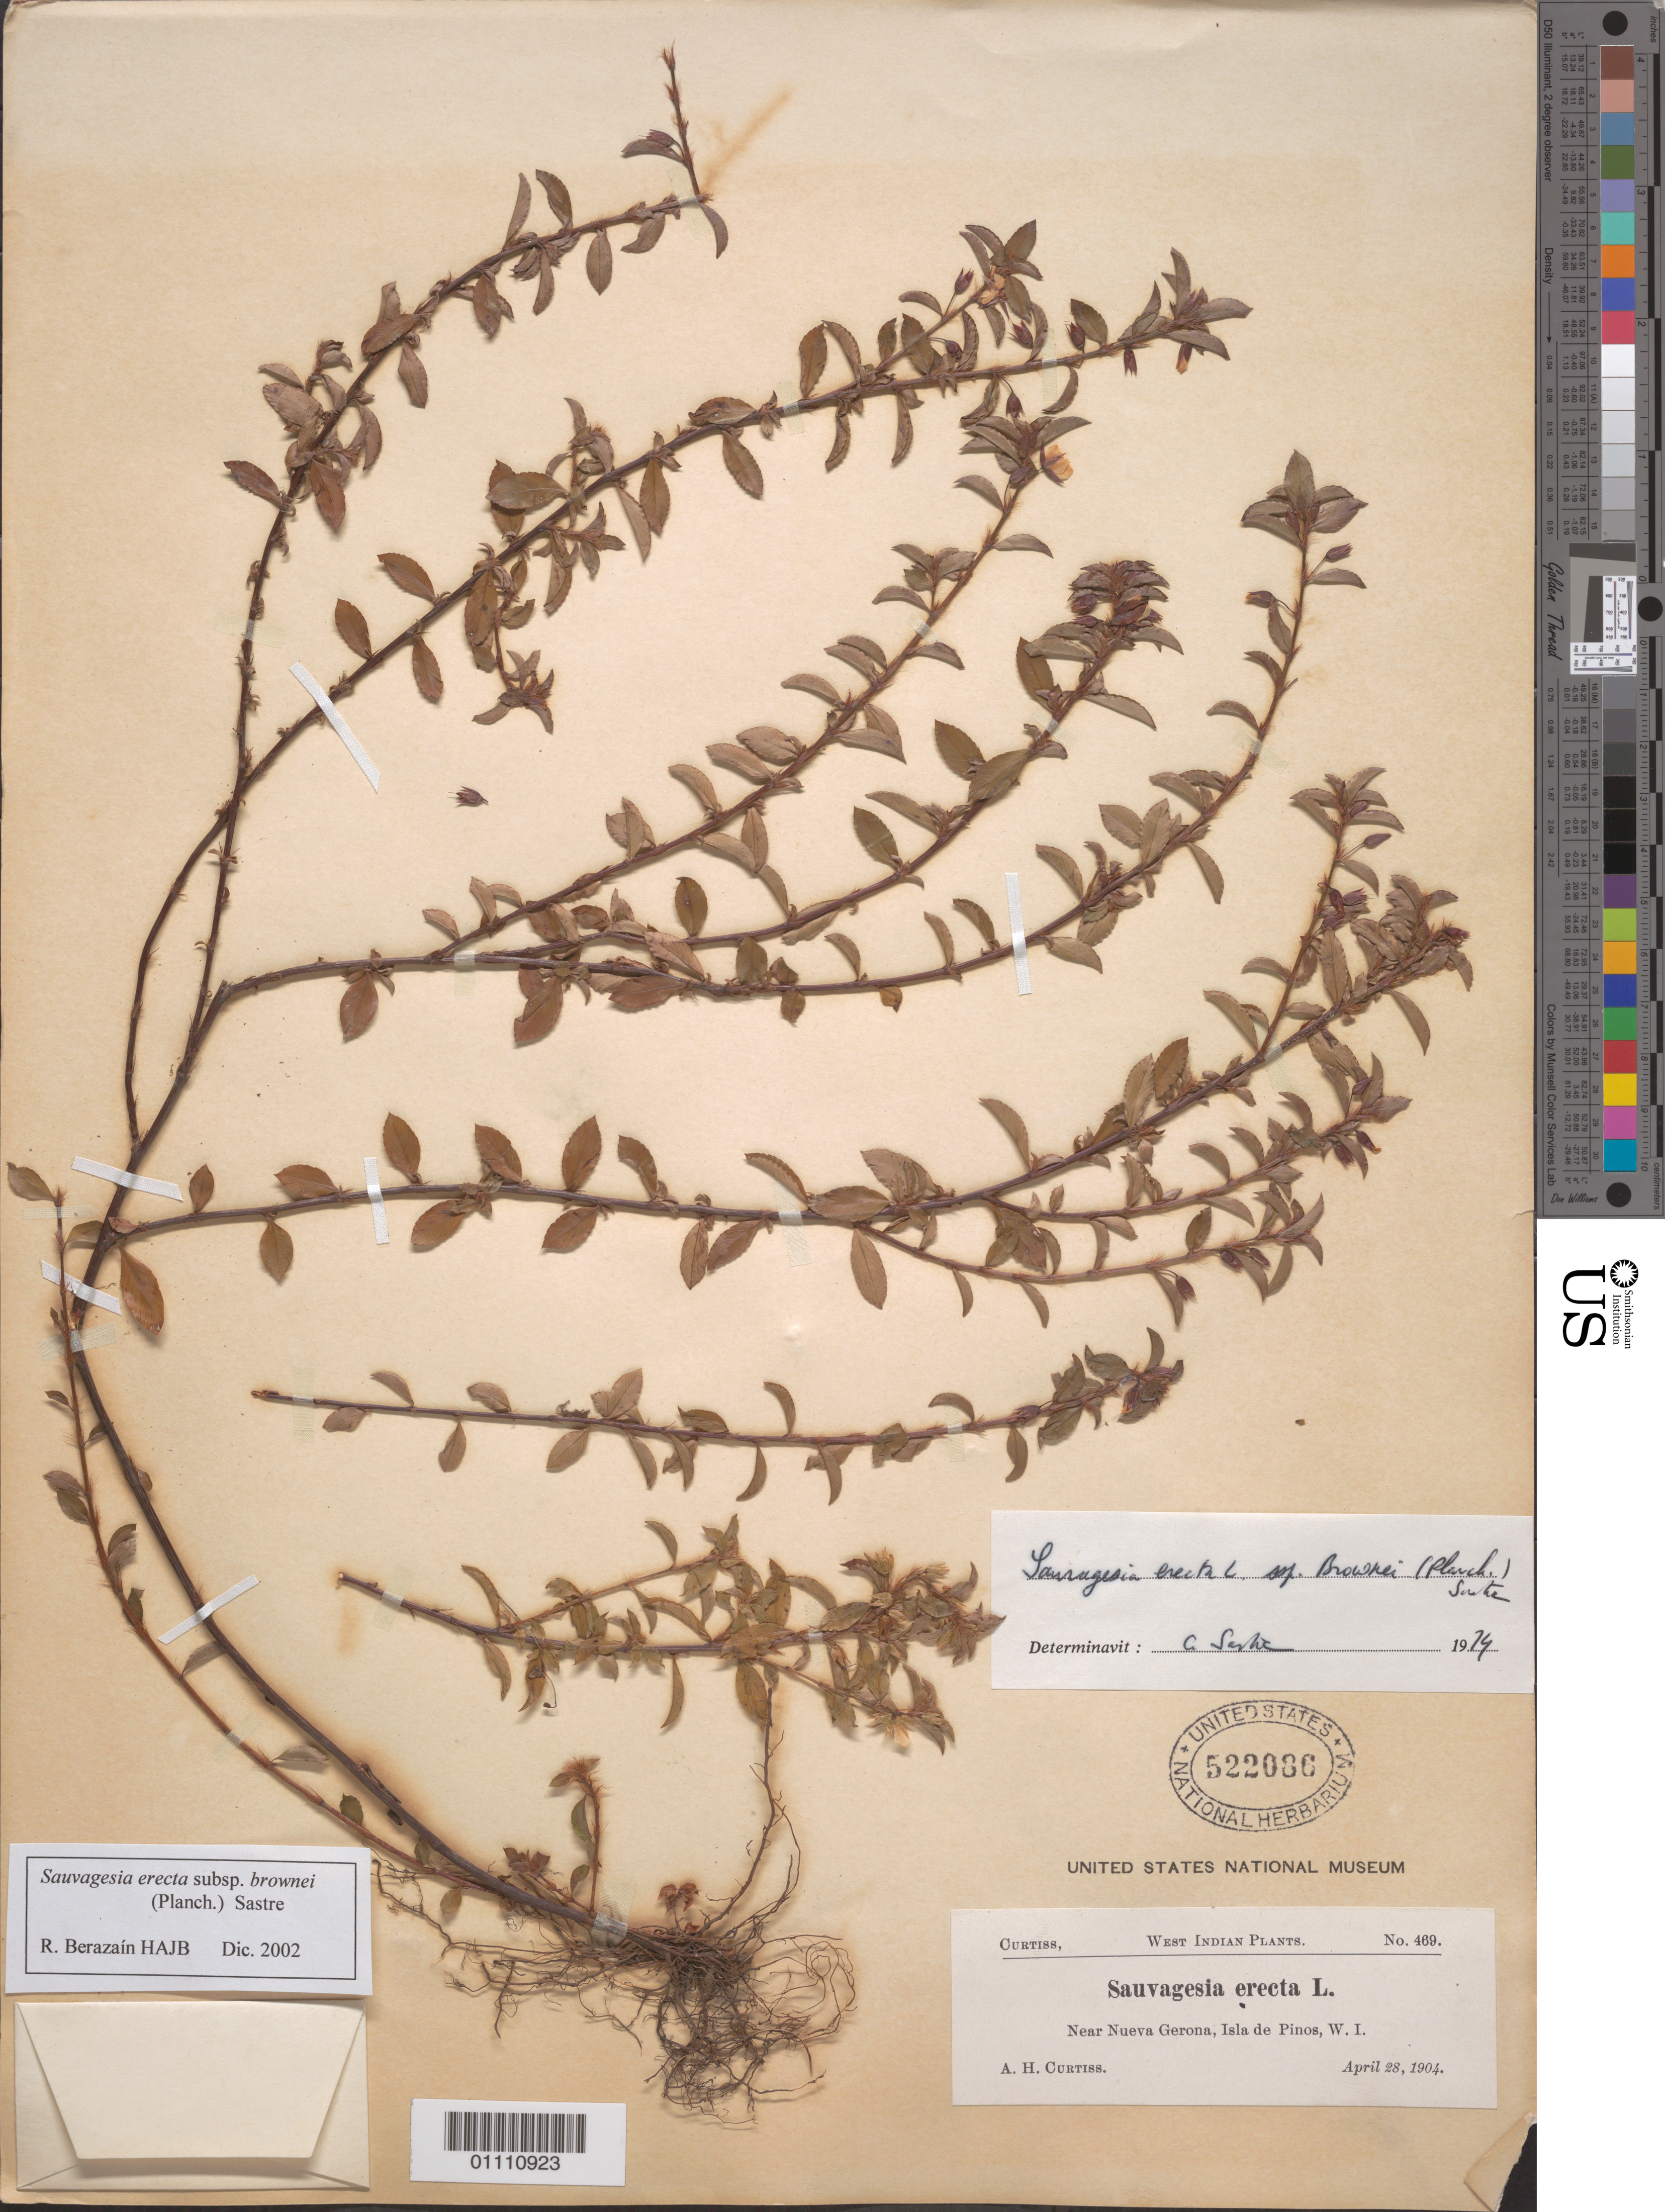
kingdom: Plantae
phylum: Tracheophyta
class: Magnoliopsida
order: Malpighiales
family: Ochnaceae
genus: Sauvagesia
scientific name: Sauvagesia erecta subsp. brownei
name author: (Planch.) Sastre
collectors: A. H. Curtiss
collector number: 489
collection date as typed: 28 Apr 1904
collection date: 1904-04-28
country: Cuba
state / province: Isla de La Juventud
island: Isla de la Juventud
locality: Isle of Pines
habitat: near Nueva Gerona, Isla de Pinos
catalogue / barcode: US 522086